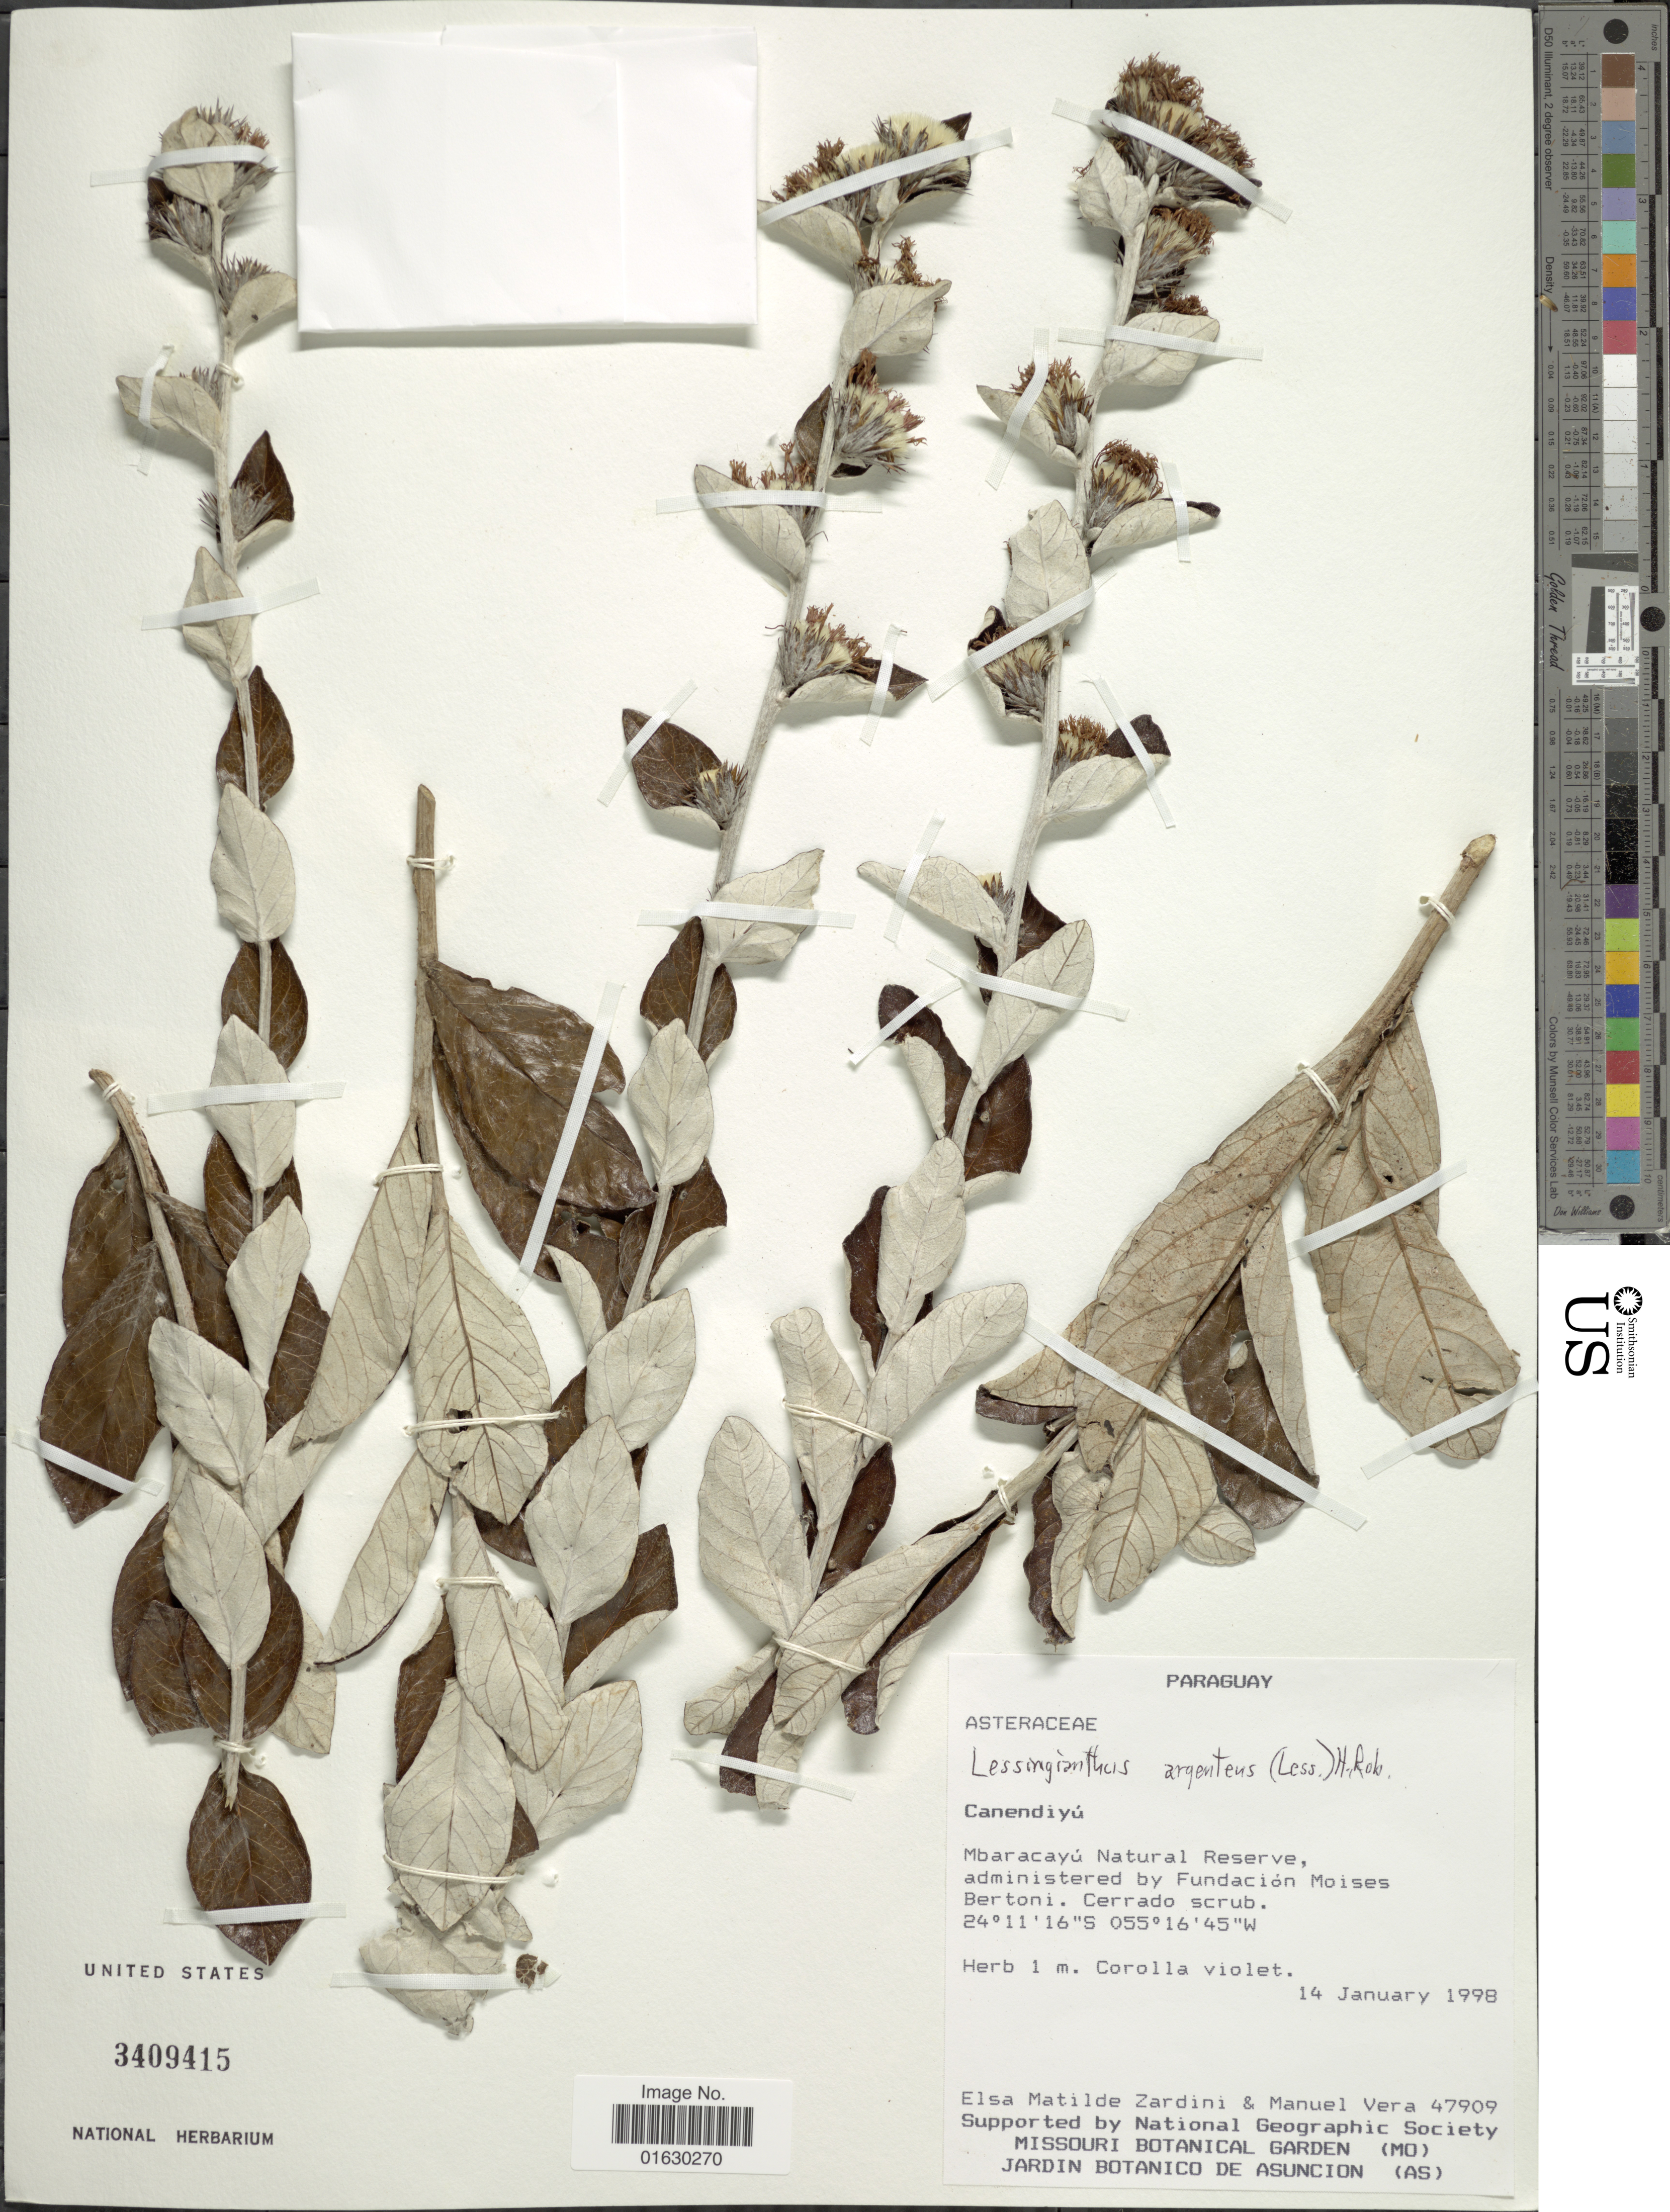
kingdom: Plantae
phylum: Tracheophyta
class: Magnoliopsida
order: Asterales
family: Asteraceae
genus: Lessingianthus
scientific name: Lessingianthus argenteus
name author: (Less.) H. Rob.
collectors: E. M. Zardini & M. Vera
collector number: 47909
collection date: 1998-01-14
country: Paraguay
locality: Canendiyu, Mbaracayu Natural Reserve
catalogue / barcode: US 3409415